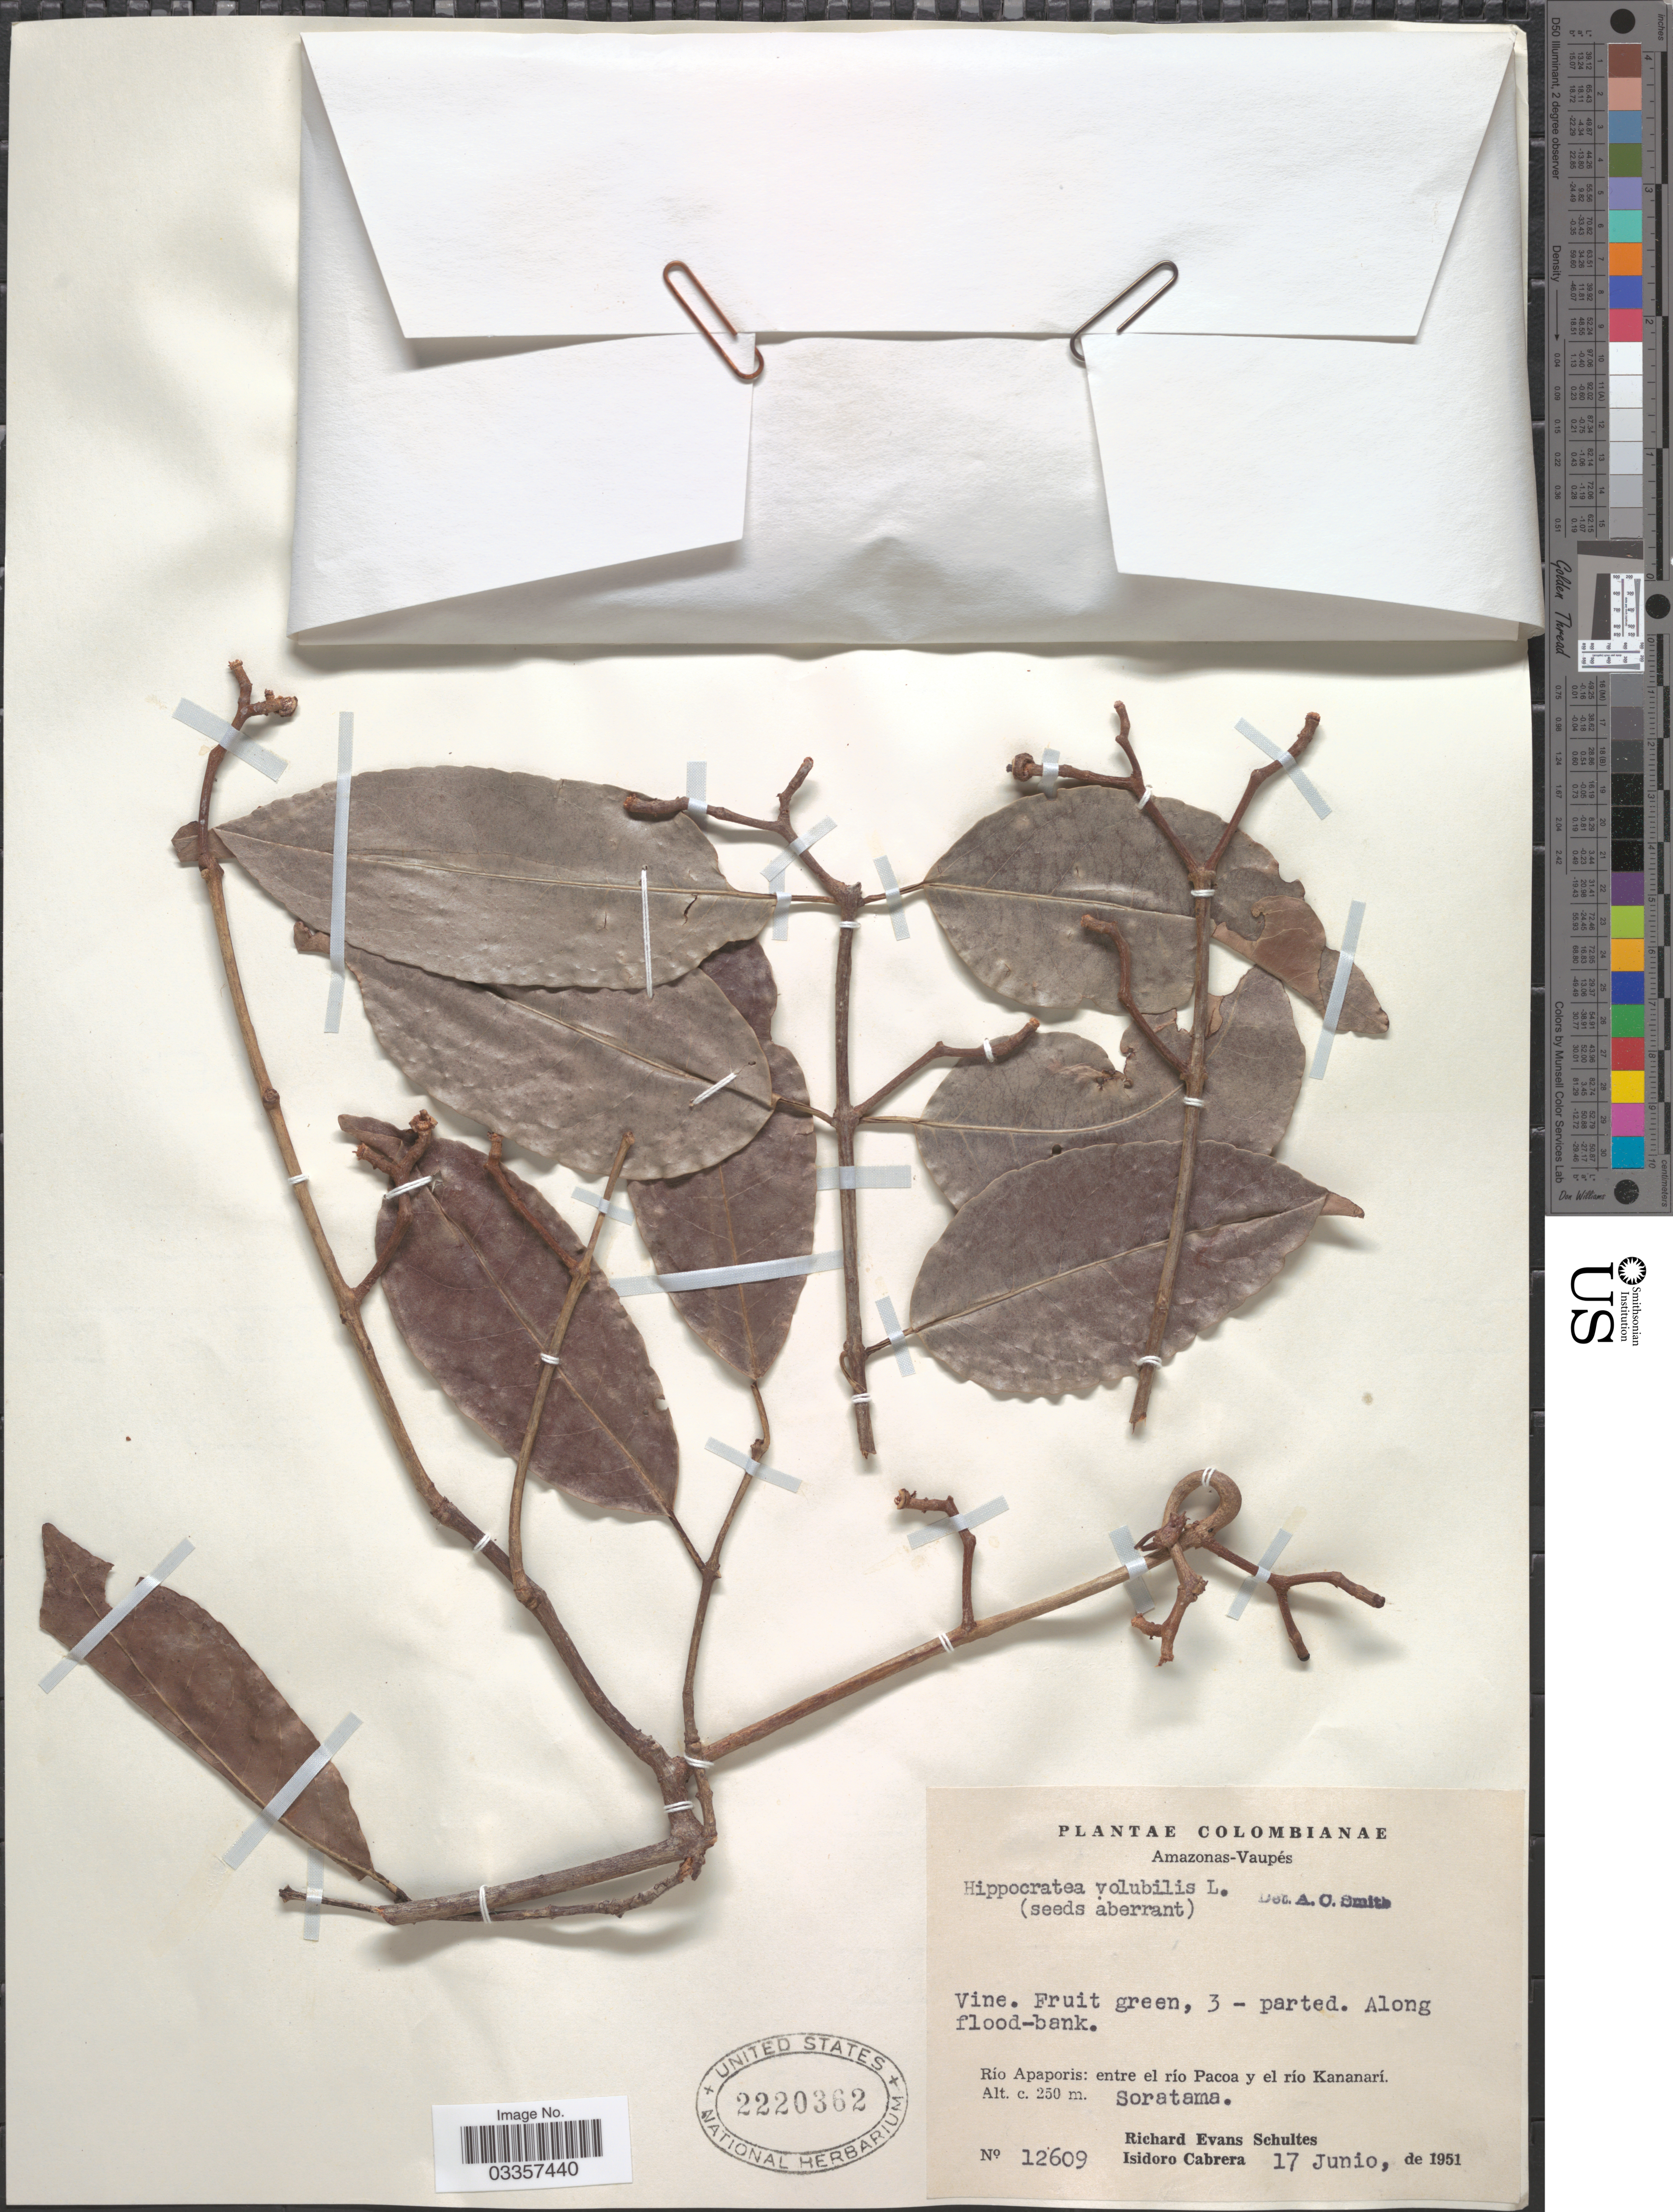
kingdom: Plantae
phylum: Tracheophyta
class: Magnoliopsida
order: Celastrales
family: Celastraceae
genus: Hippocratea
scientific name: Hippocratea volubilis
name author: L.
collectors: R. E. Schultes & I. Cabrera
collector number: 12609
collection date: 1951-06-17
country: Colombia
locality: Amazonas-Vaupés. Río Apaporis: entre el río Pacoa y el río Kananarí. Soratama.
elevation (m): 250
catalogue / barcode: US 2220362